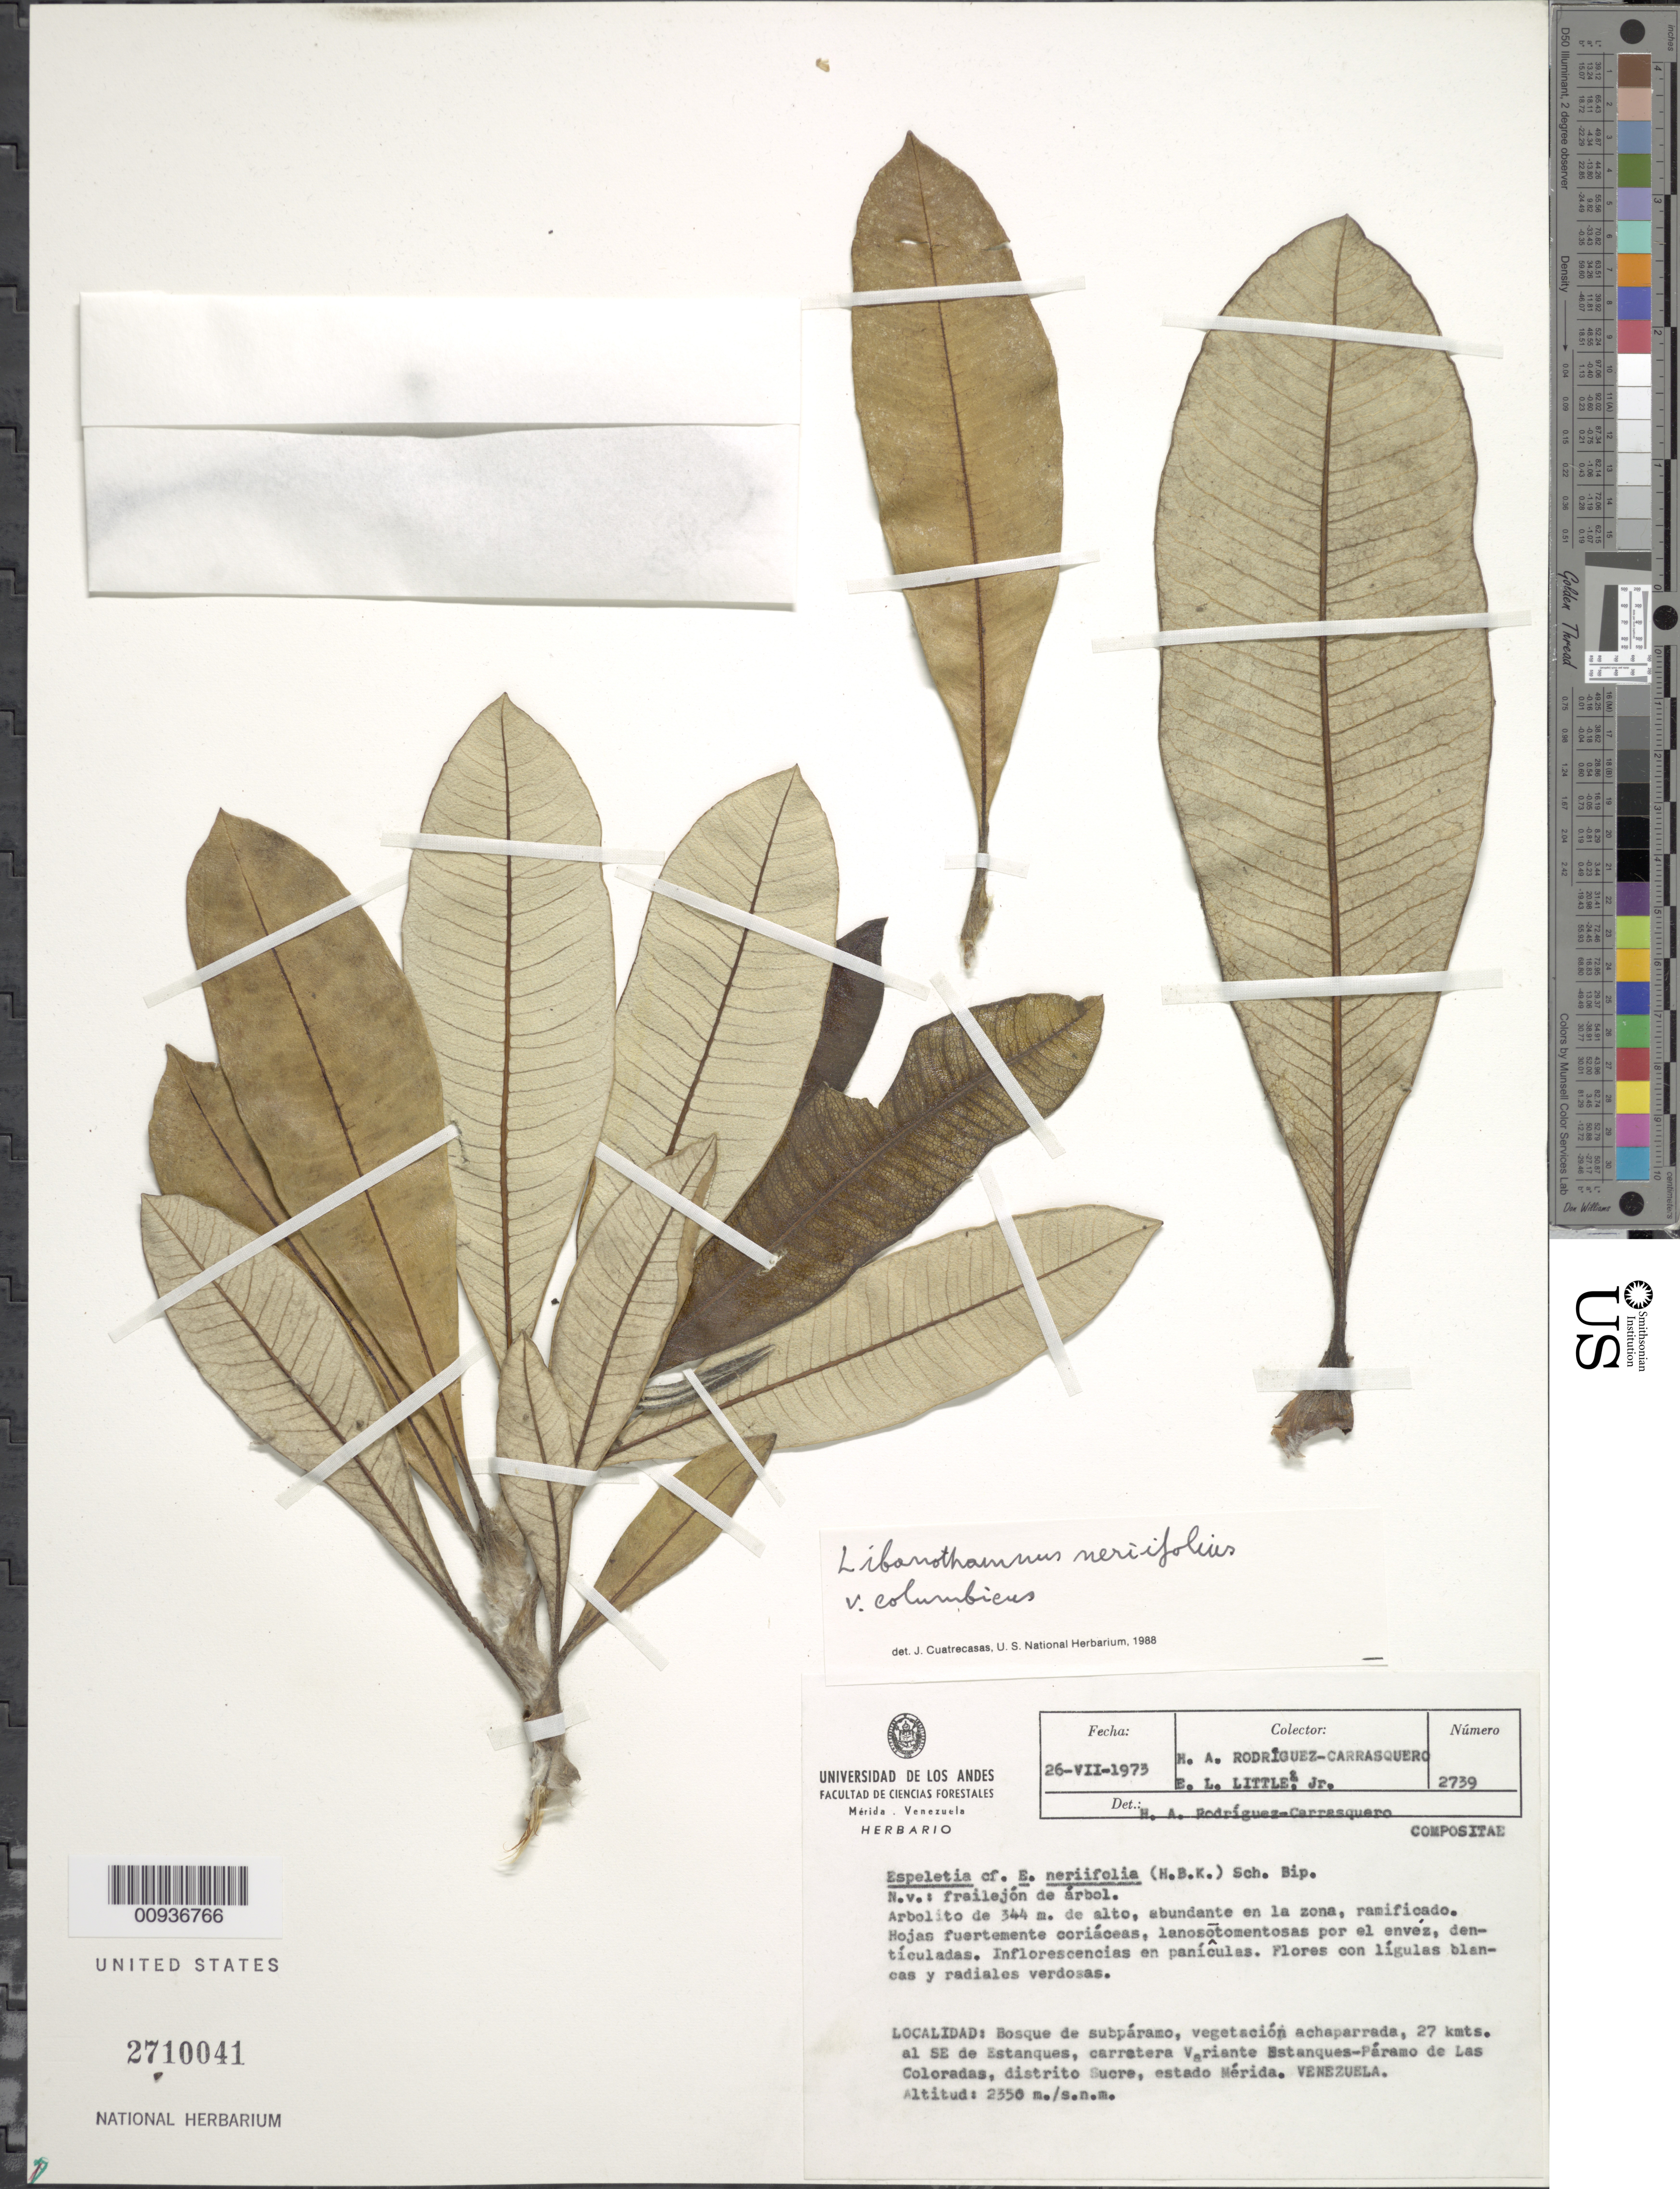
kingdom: Plantae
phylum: Tracheophyta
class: Magnoliopsida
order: Asterales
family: Asteraceae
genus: Libanothamnus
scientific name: Libanothamnus neriifolius var. columbicus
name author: (Cuatrec.) Cuatrec.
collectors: H. Rodriguez-Carrasquero & E. L. Little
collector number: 2739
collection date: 1973-08-26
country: Venezuela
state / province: Mérida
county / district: Sucre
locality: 27 kms al SE de Estanques, carretera variante Estanques-Páramo de Las Coloradas.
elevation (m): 2350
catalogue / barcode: US 2710041